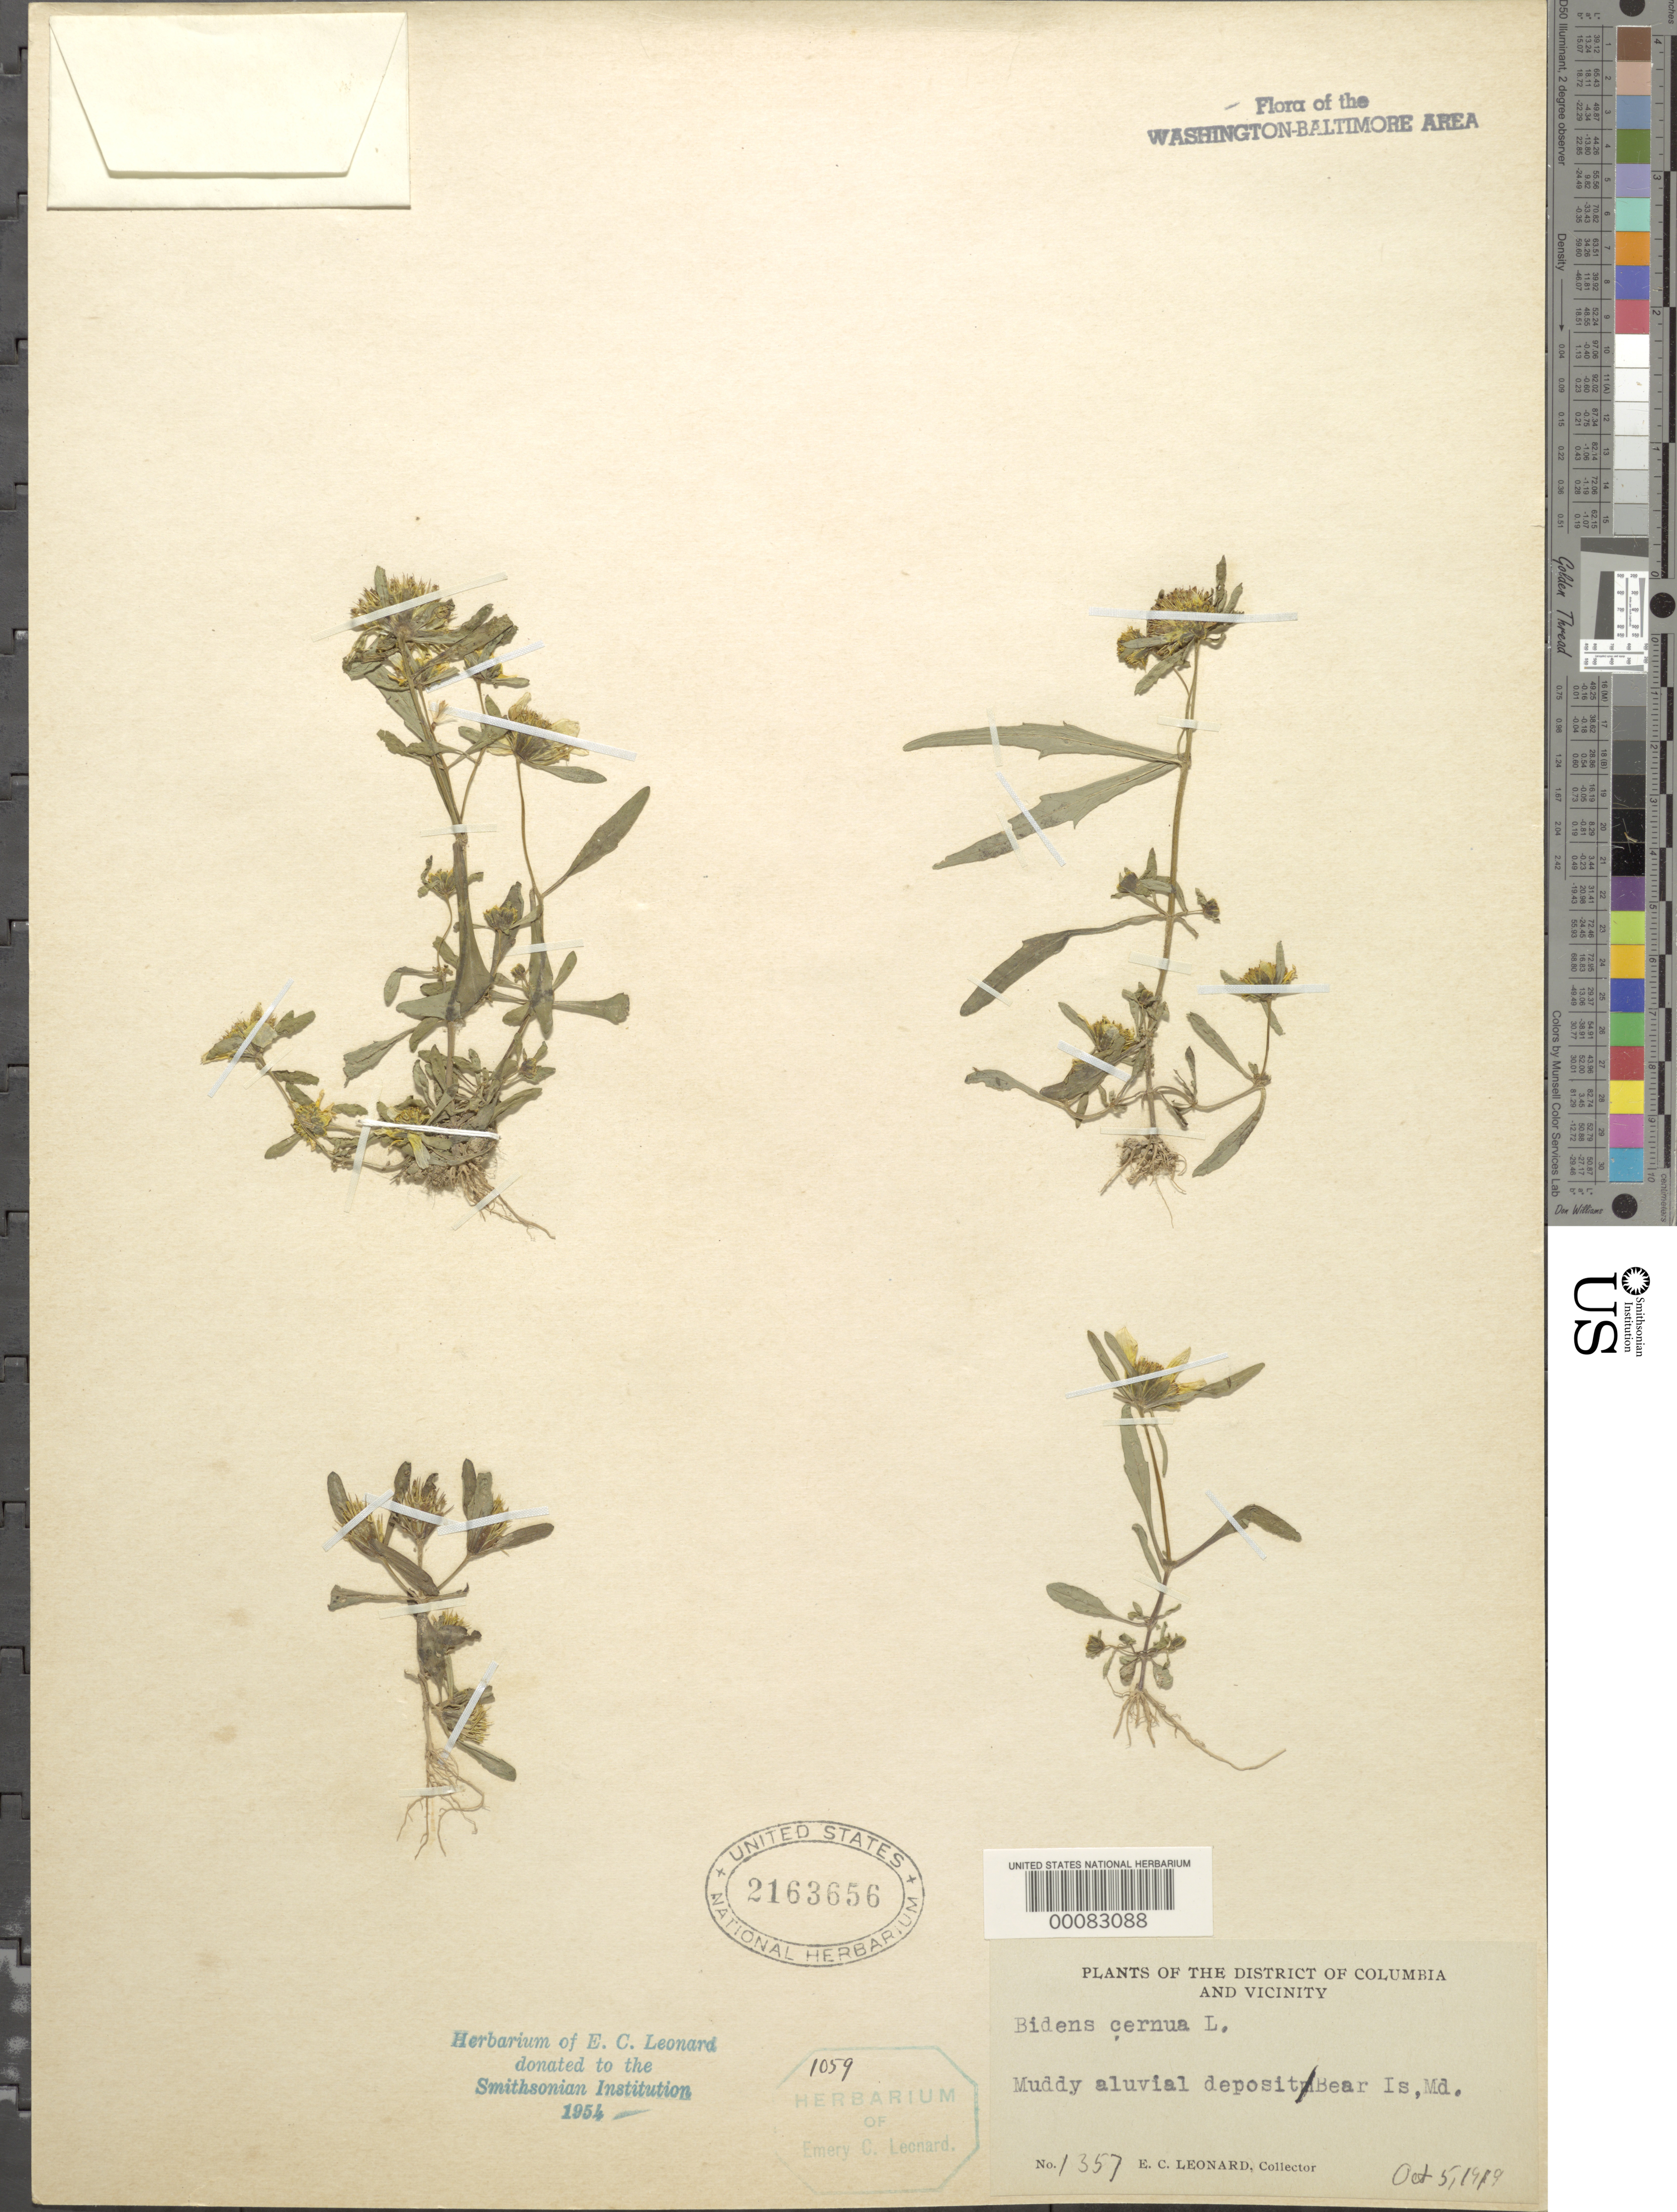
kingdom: Plantae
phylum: Tracheophyta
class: Magnoliopsida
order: Asterales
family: Asteraceae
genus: Bidens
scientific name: Bidens cernua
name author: L.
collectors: E. C. Leonard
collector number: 1357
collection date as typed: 05 Oct 1919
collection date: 1919-10-05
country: United States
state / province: Maryland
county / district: Montgomery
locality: Bear Island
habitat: Muddy alluvial bank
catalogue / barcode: US 2163656